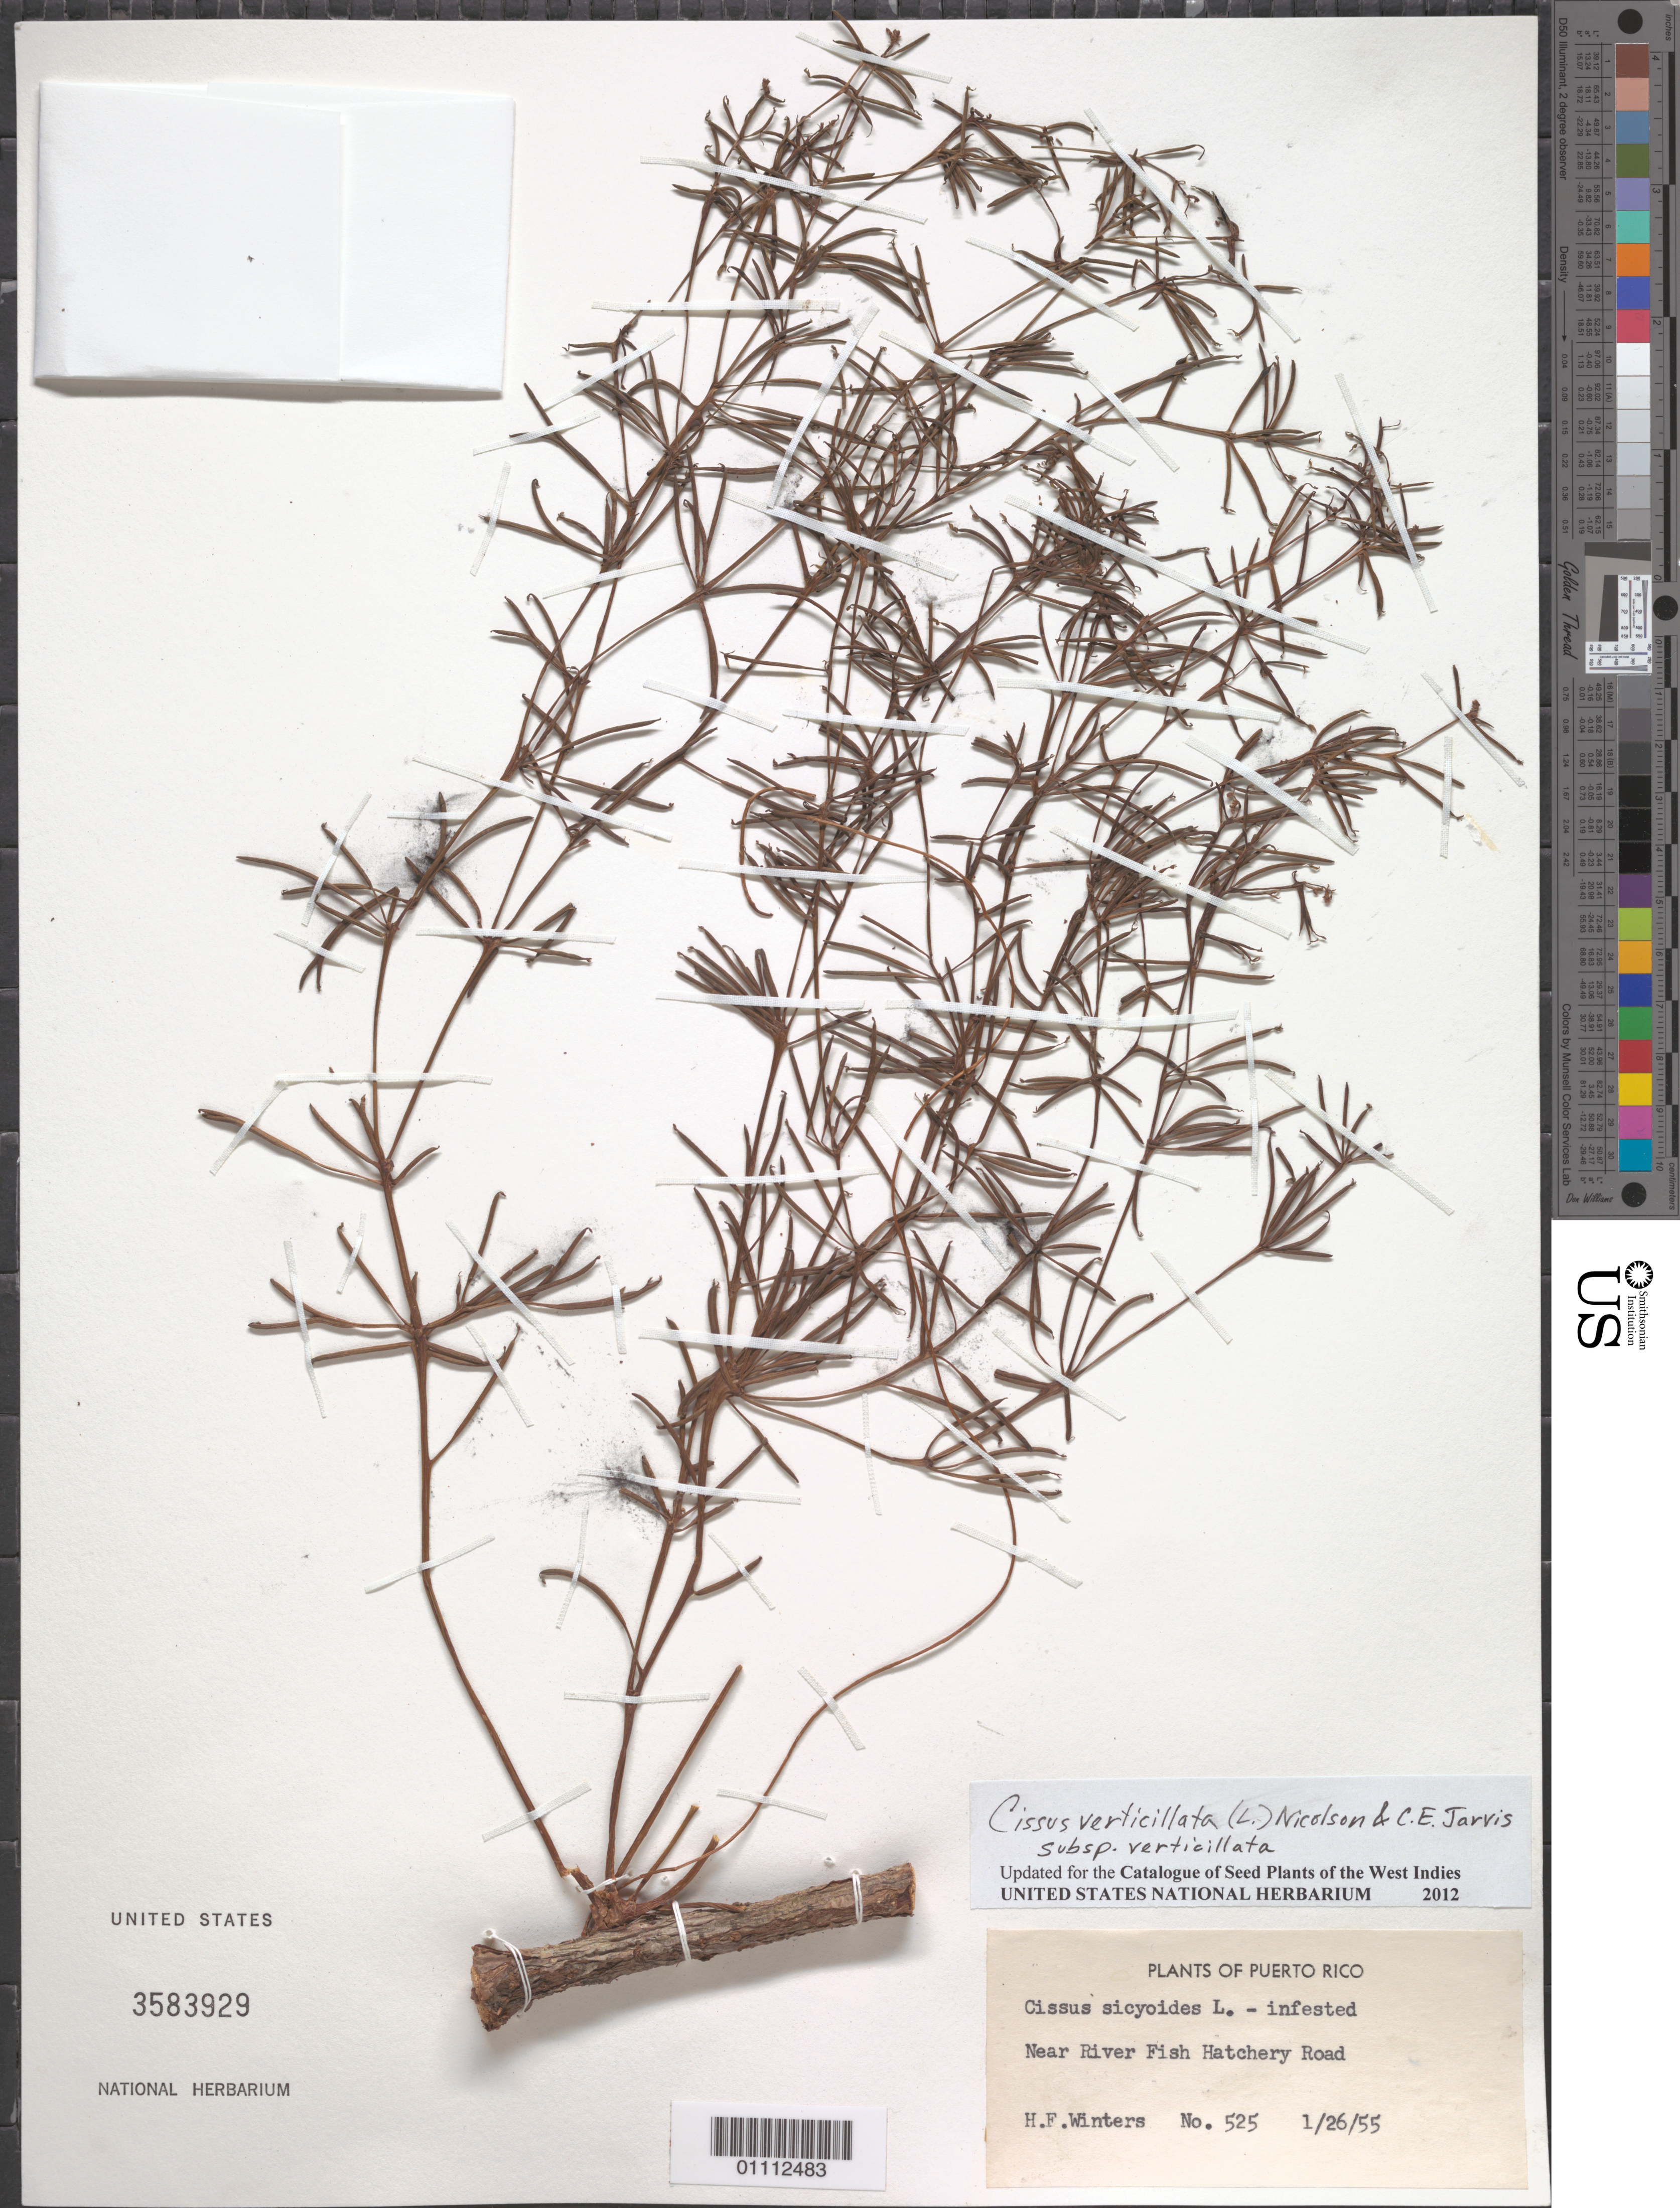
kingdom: Plantae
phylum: Tracheophyta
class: Magnoliopsida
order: Vitales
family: Vitaceae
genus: Cissus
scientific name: Cissus sicyoides subsp. verticillata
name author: (L.) Nicolson & C.E. Jarvis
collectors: H. Winters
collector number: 525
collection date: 1955-01-26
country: Puerto Rico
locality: Near River Fish Hatchery Road.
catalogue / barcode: US 3583929